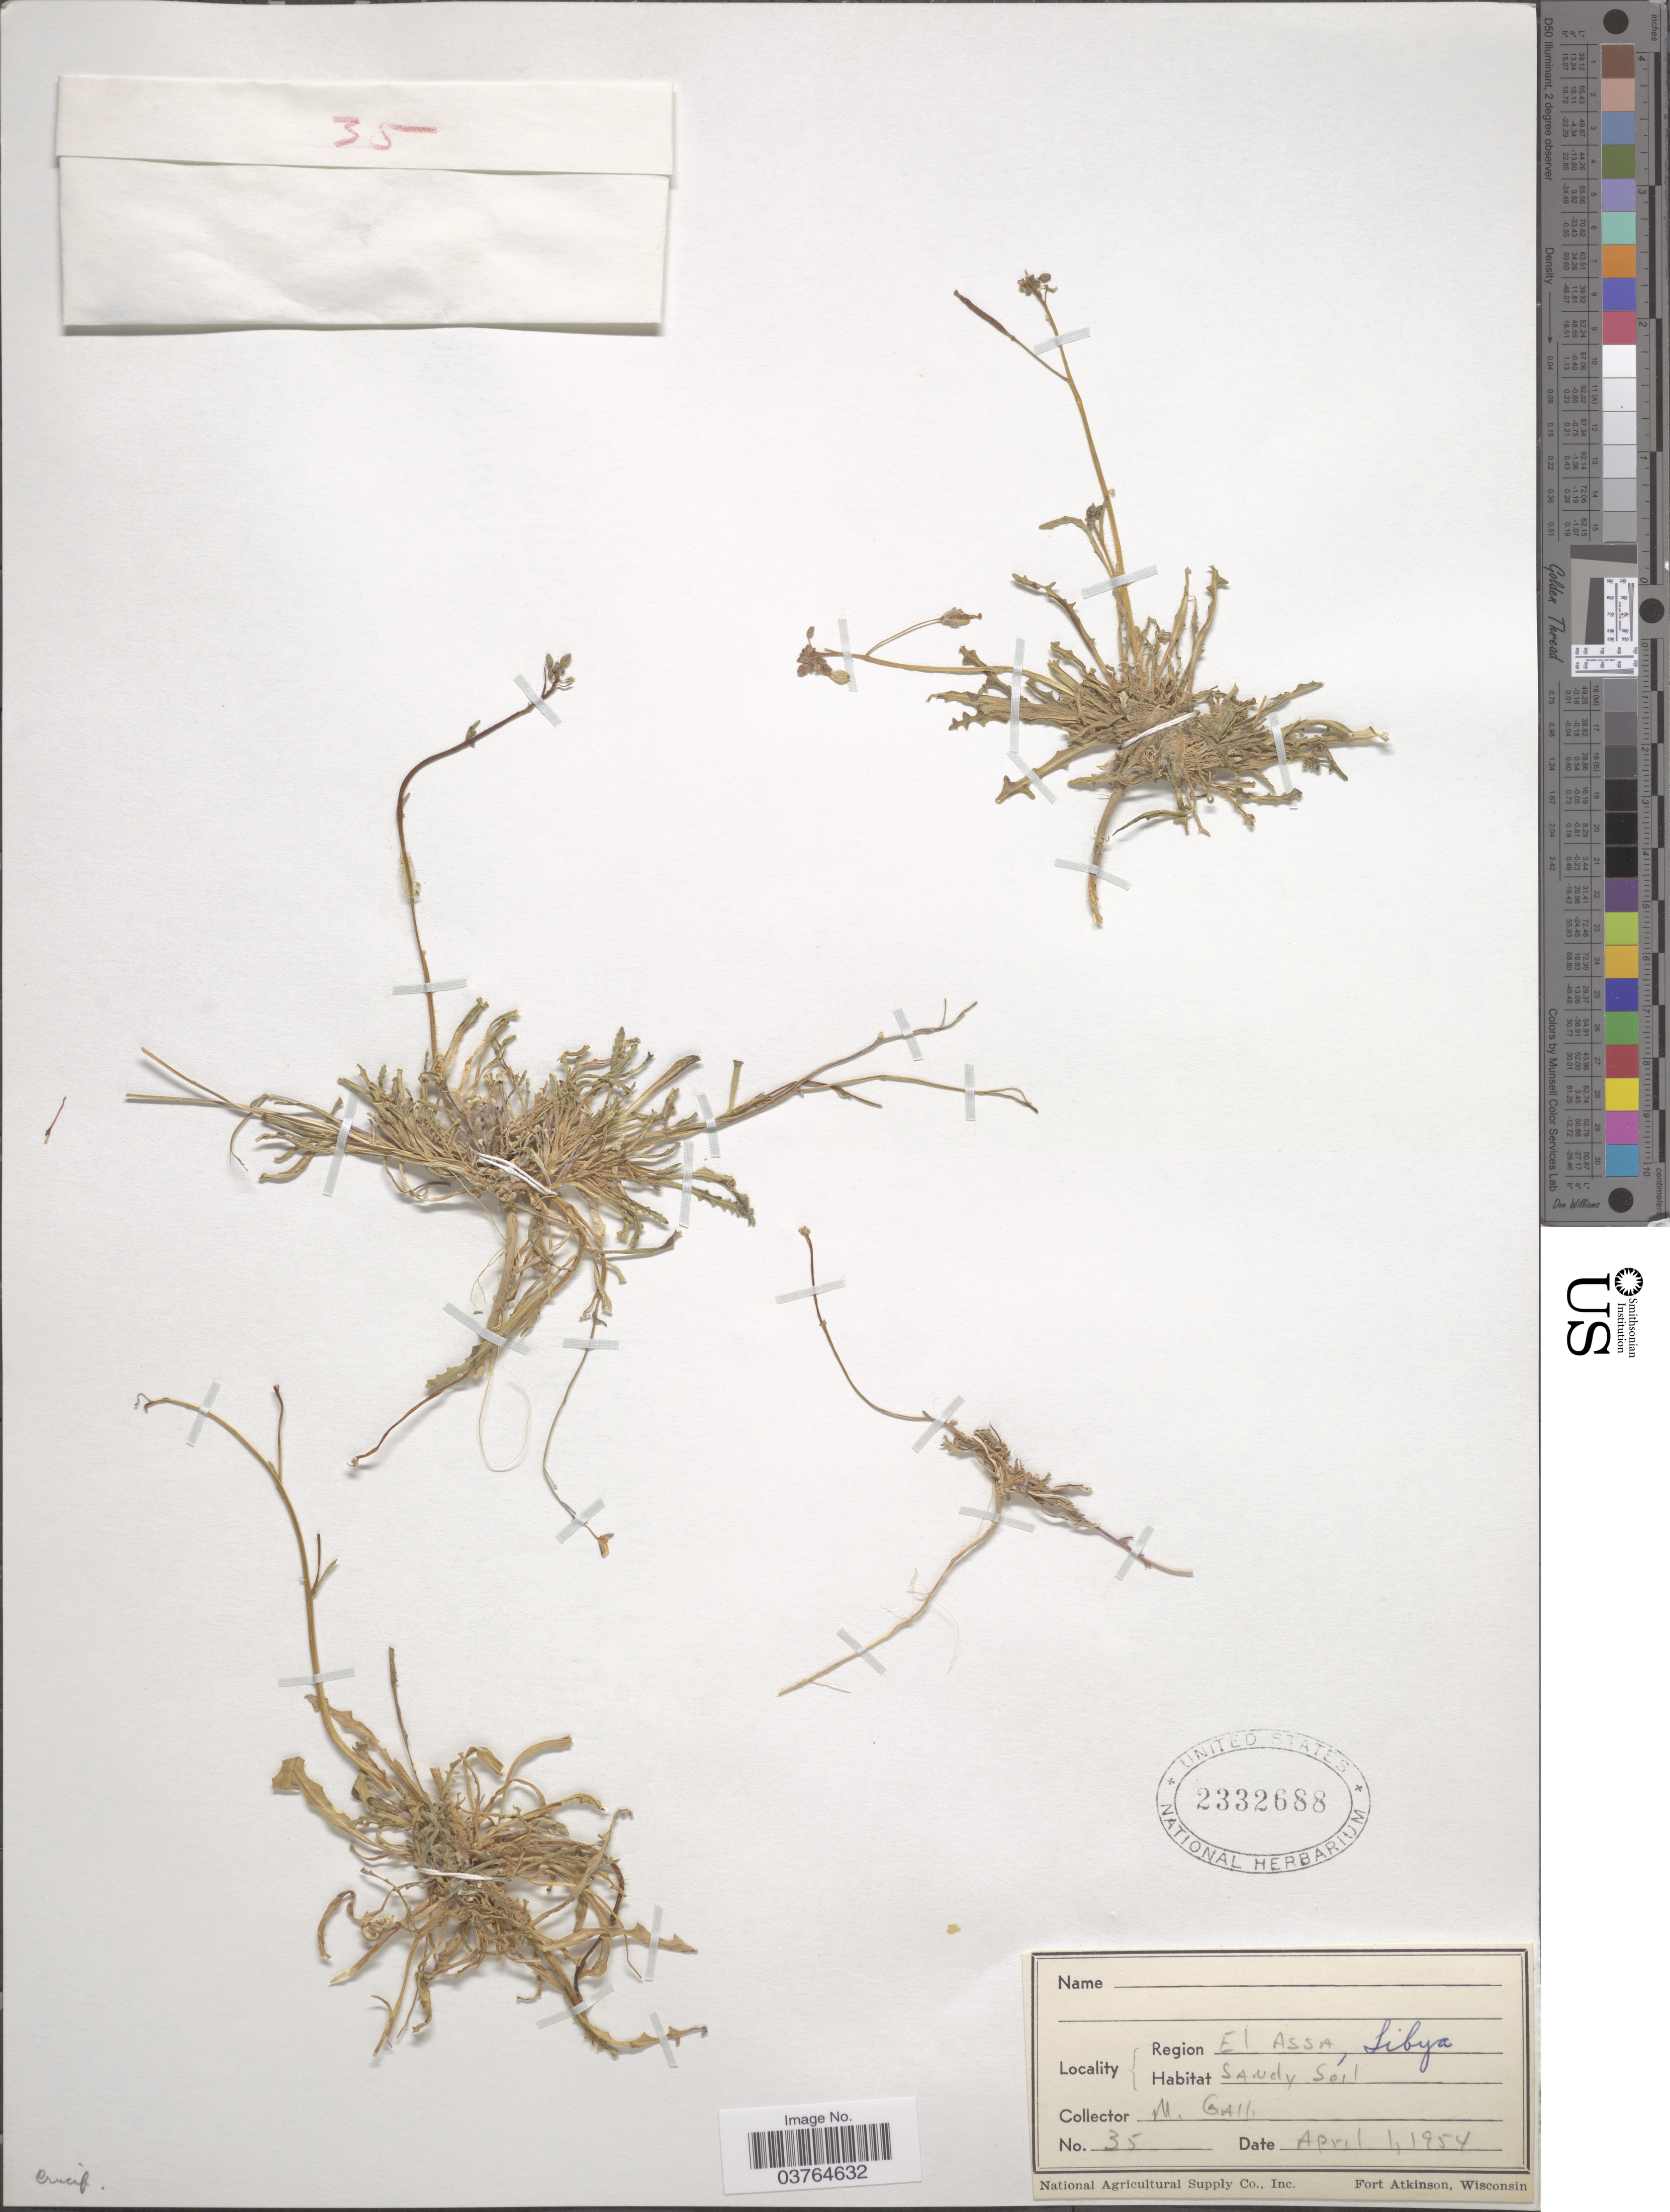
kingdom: Plantae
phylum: Tracheophyta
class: Magnoliopsida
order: Brassicales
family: Brassicaceae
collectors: M. Galli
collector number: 35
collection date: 1954-04-01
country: Libya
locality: Region El Assa, Libya.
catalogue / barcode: US 2332688